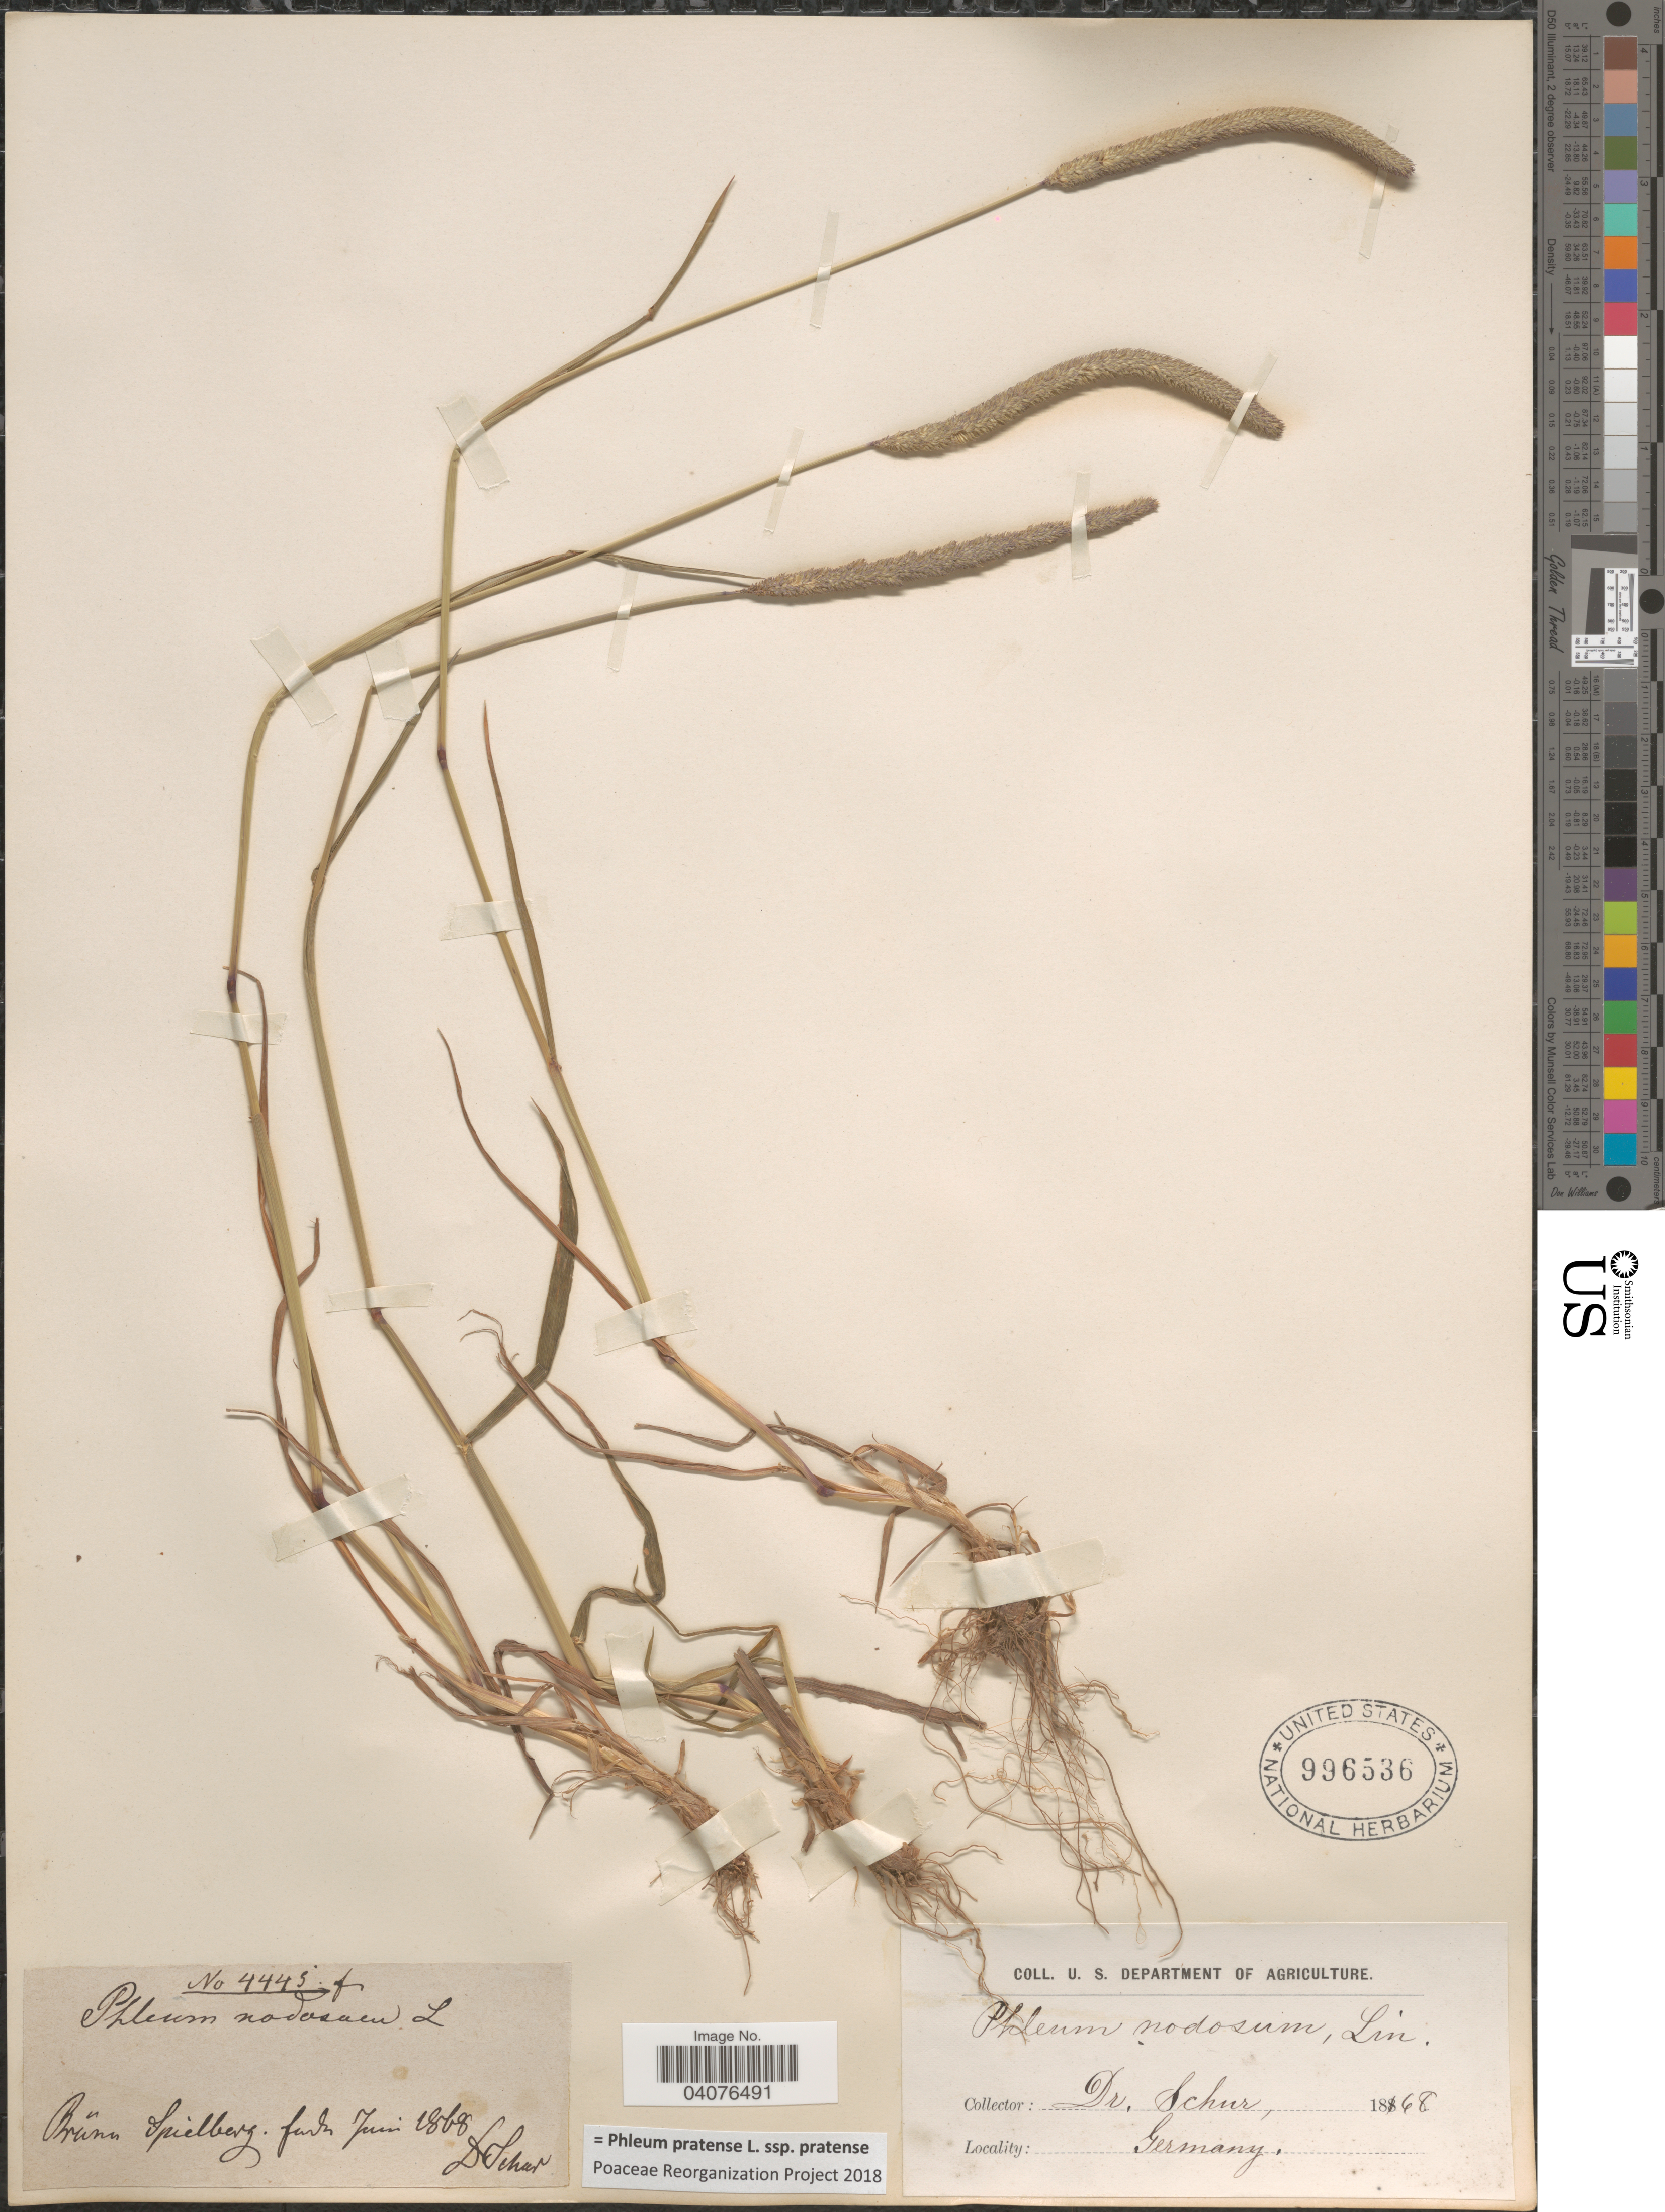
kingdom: Plantae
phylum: Tracheophyta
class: Liliopsida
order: Poales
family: Poaceae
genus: Phleum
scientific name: Phleum pratense subsp. pratense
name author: L.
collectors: Schur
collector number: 4445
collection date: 1868-06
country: Germany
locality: Brünn. Spielberg, fardn.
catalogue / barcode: US 996536